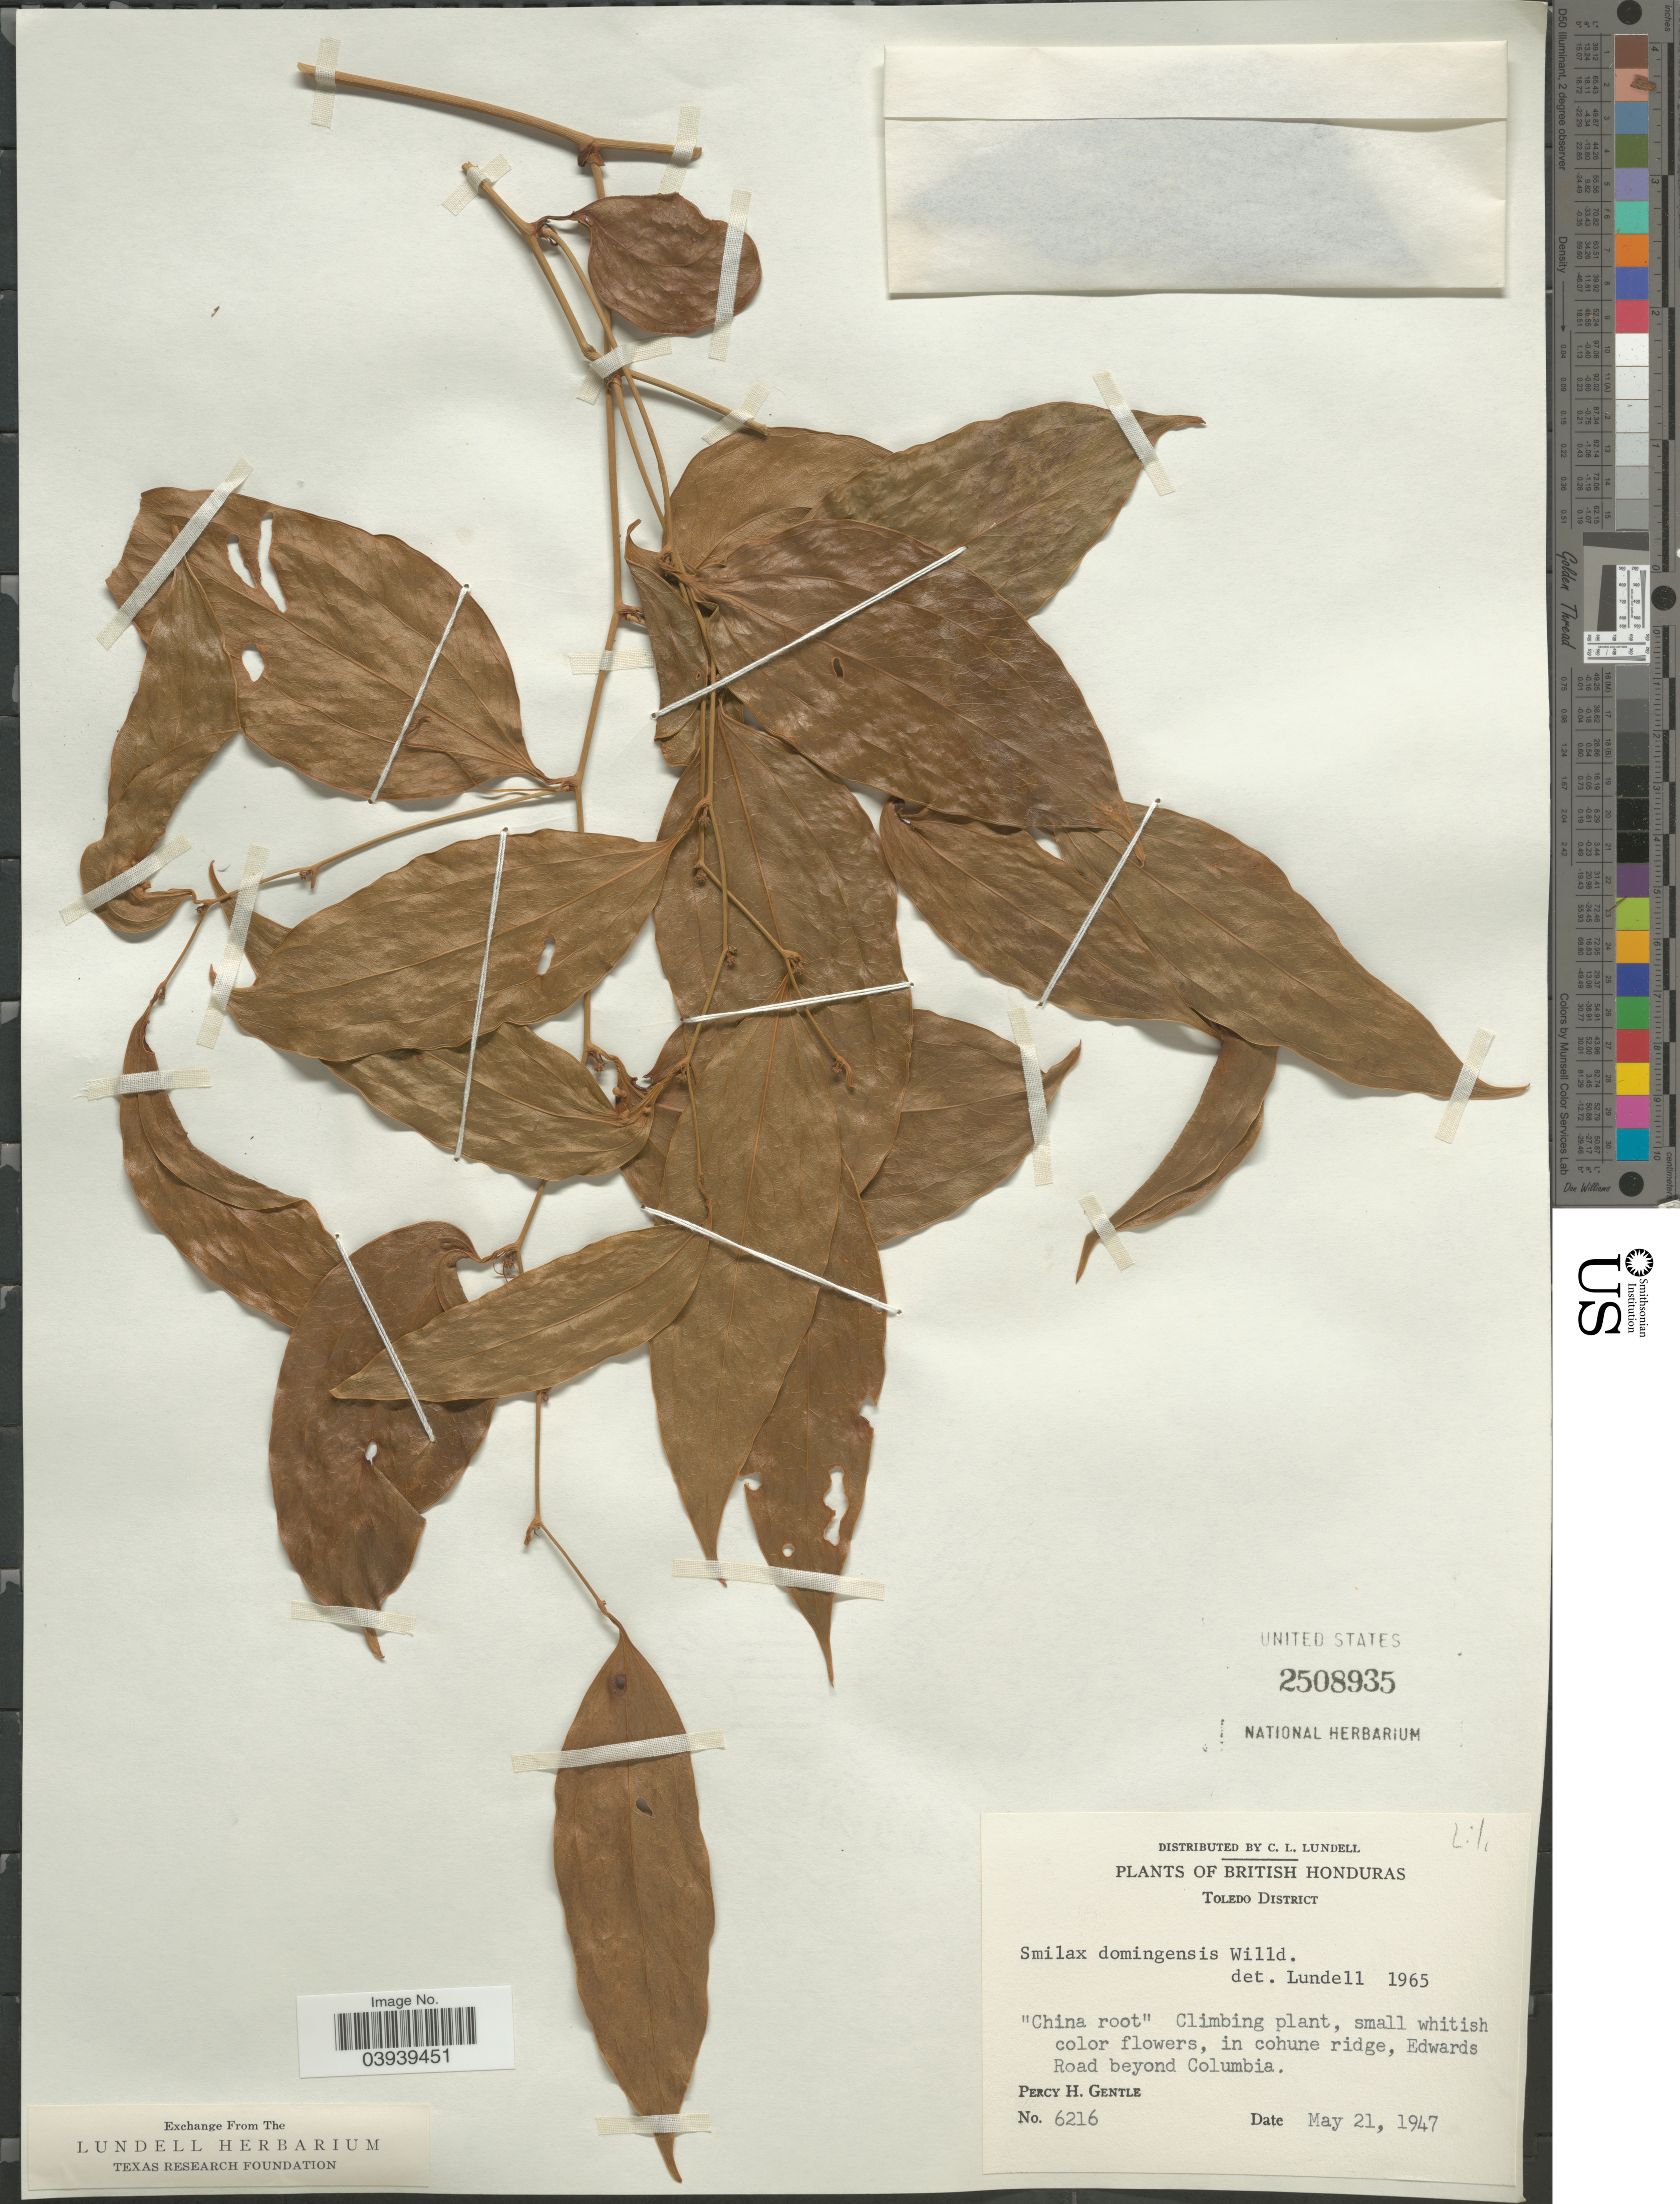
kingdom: Plantae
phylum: Tracheophyta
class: Liliopsida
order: Liliales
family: Smilacaceae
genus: Smilax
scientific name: Smilax domingensis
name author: Willd.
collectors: P. H. Gentle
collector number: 6216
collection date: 1947-05-21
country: Belize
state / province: Toledo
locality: British Honduras. Toledo District. Edwards Road beyond Columbia.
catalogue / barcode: US 2508935